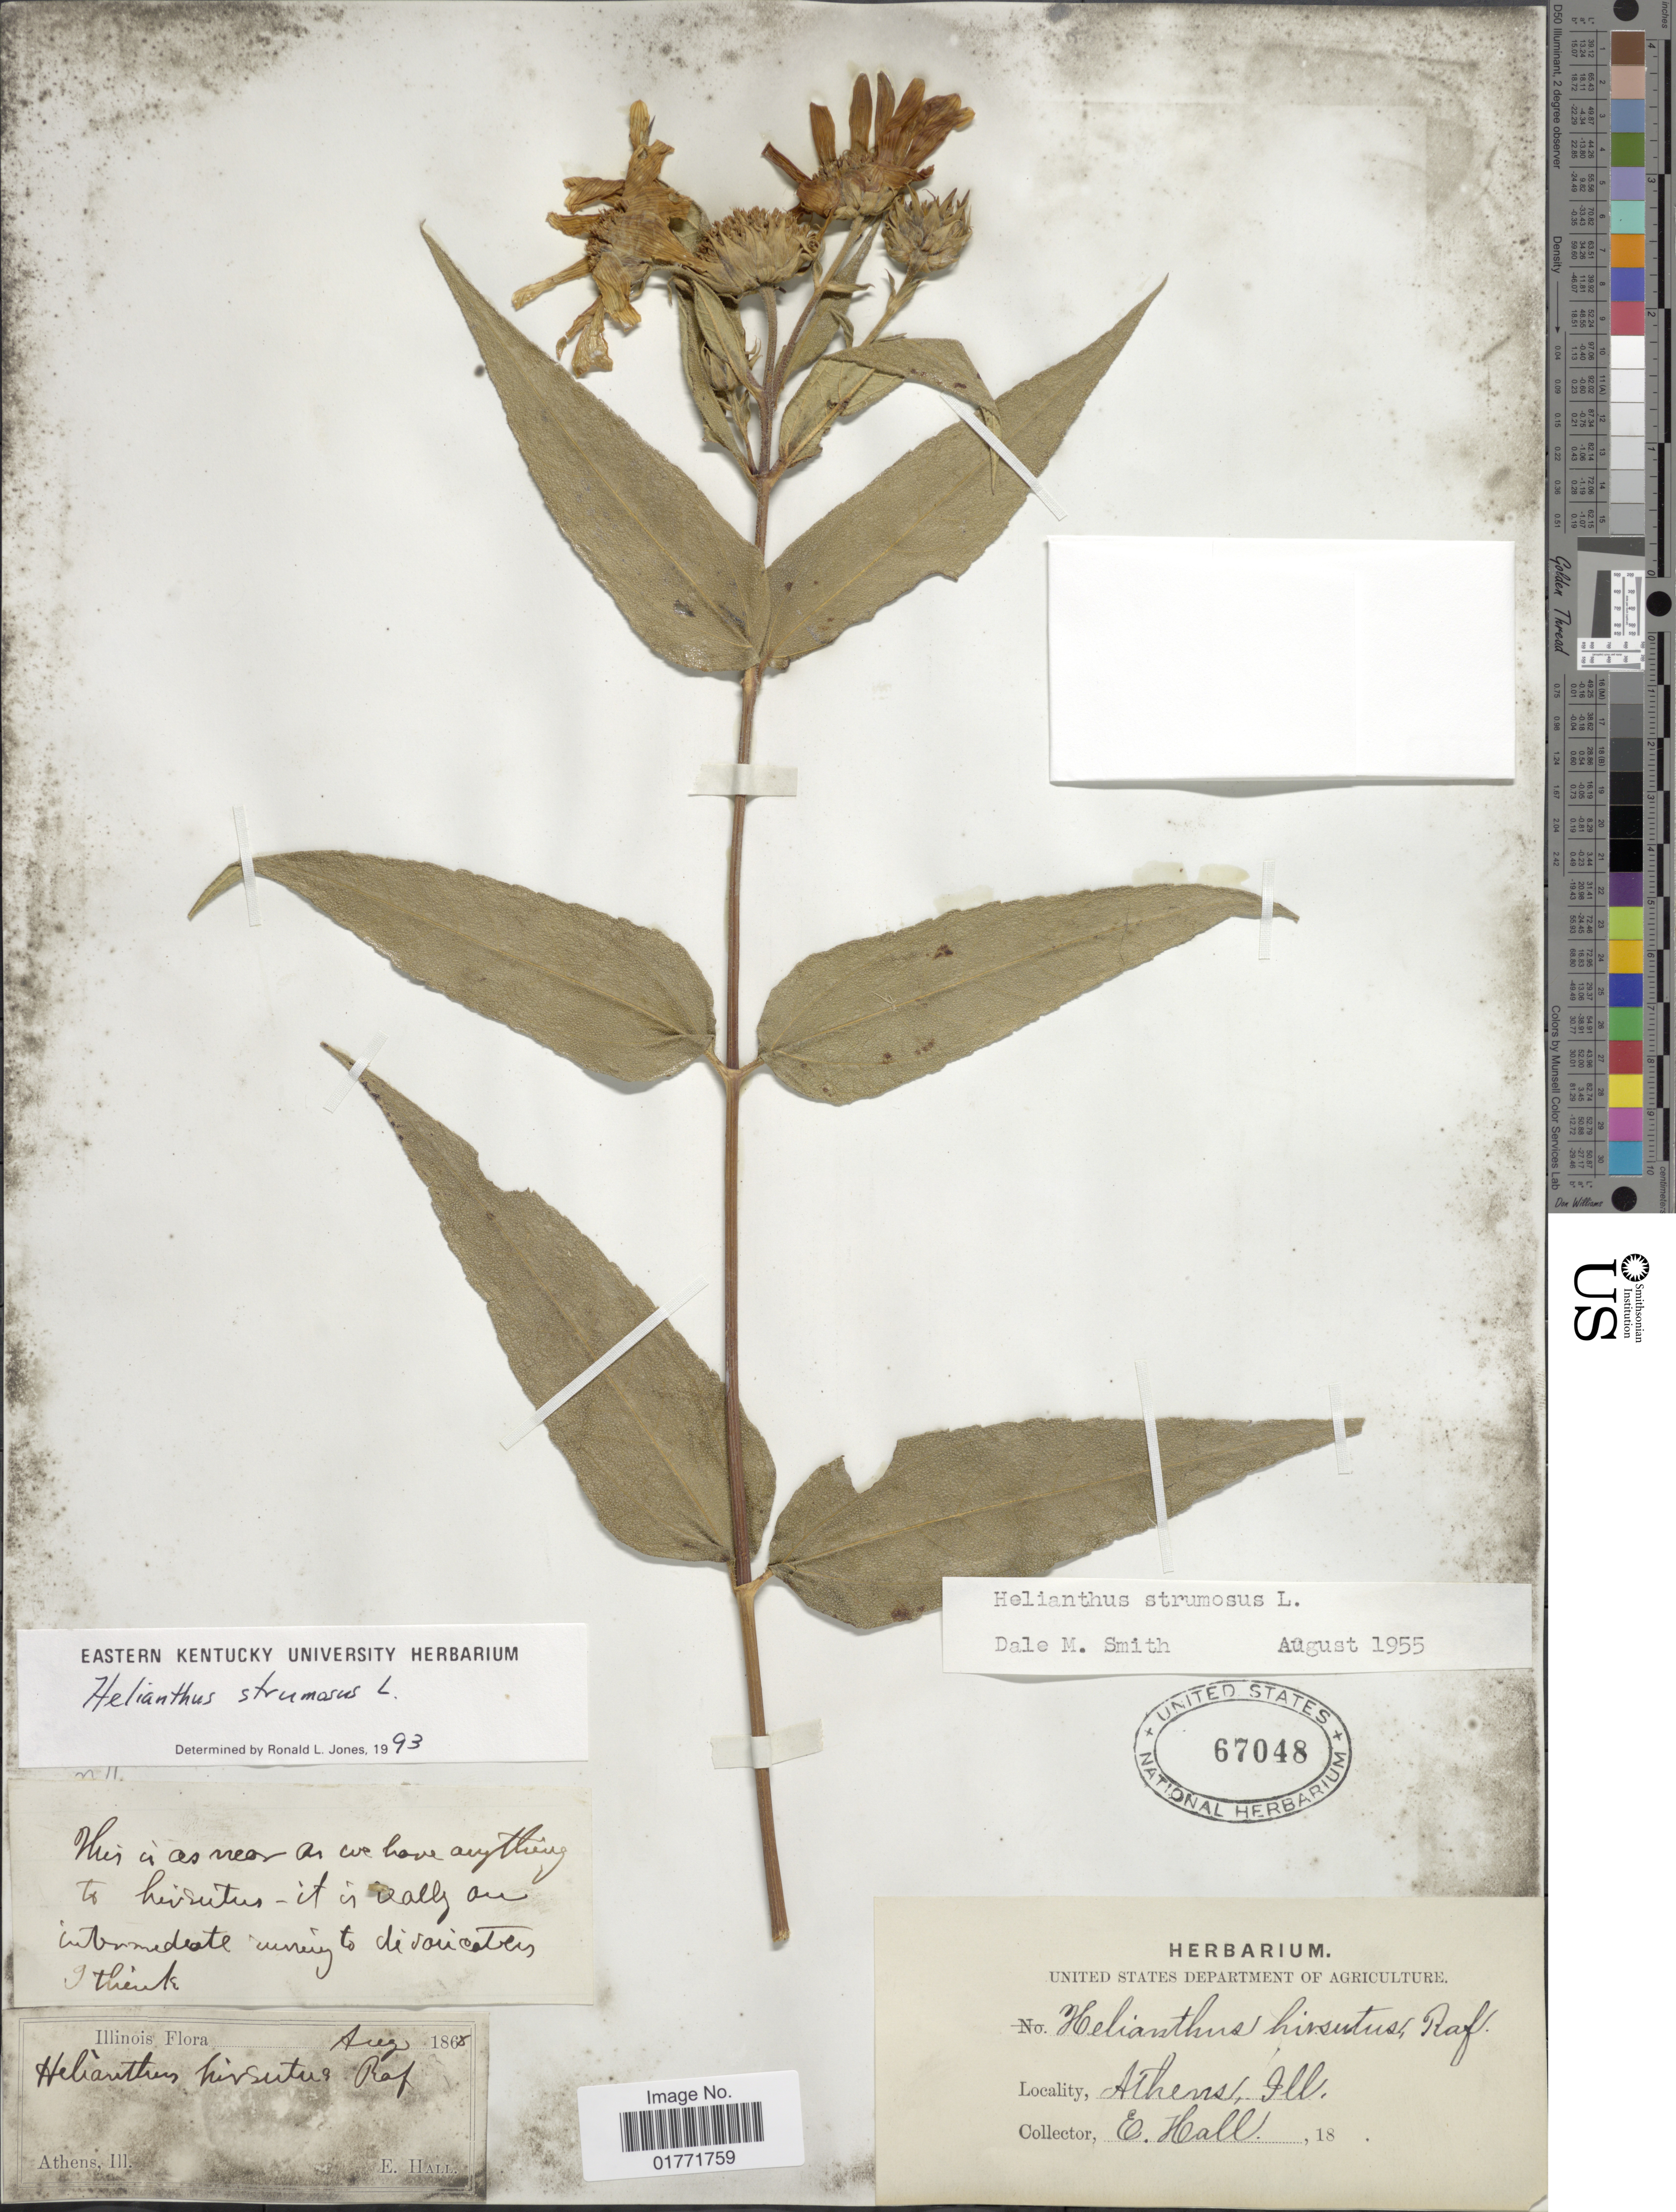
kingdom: Plantae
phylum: Tracheophyta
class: Magnoliopsida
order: Asterales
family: Asteraceae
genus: Helianthus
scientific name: Helianthus strumosus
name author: L.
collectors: E. Hall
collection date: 1886-08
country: United States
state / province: Illinois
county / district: Menard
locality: Athens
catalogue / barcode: US 67048